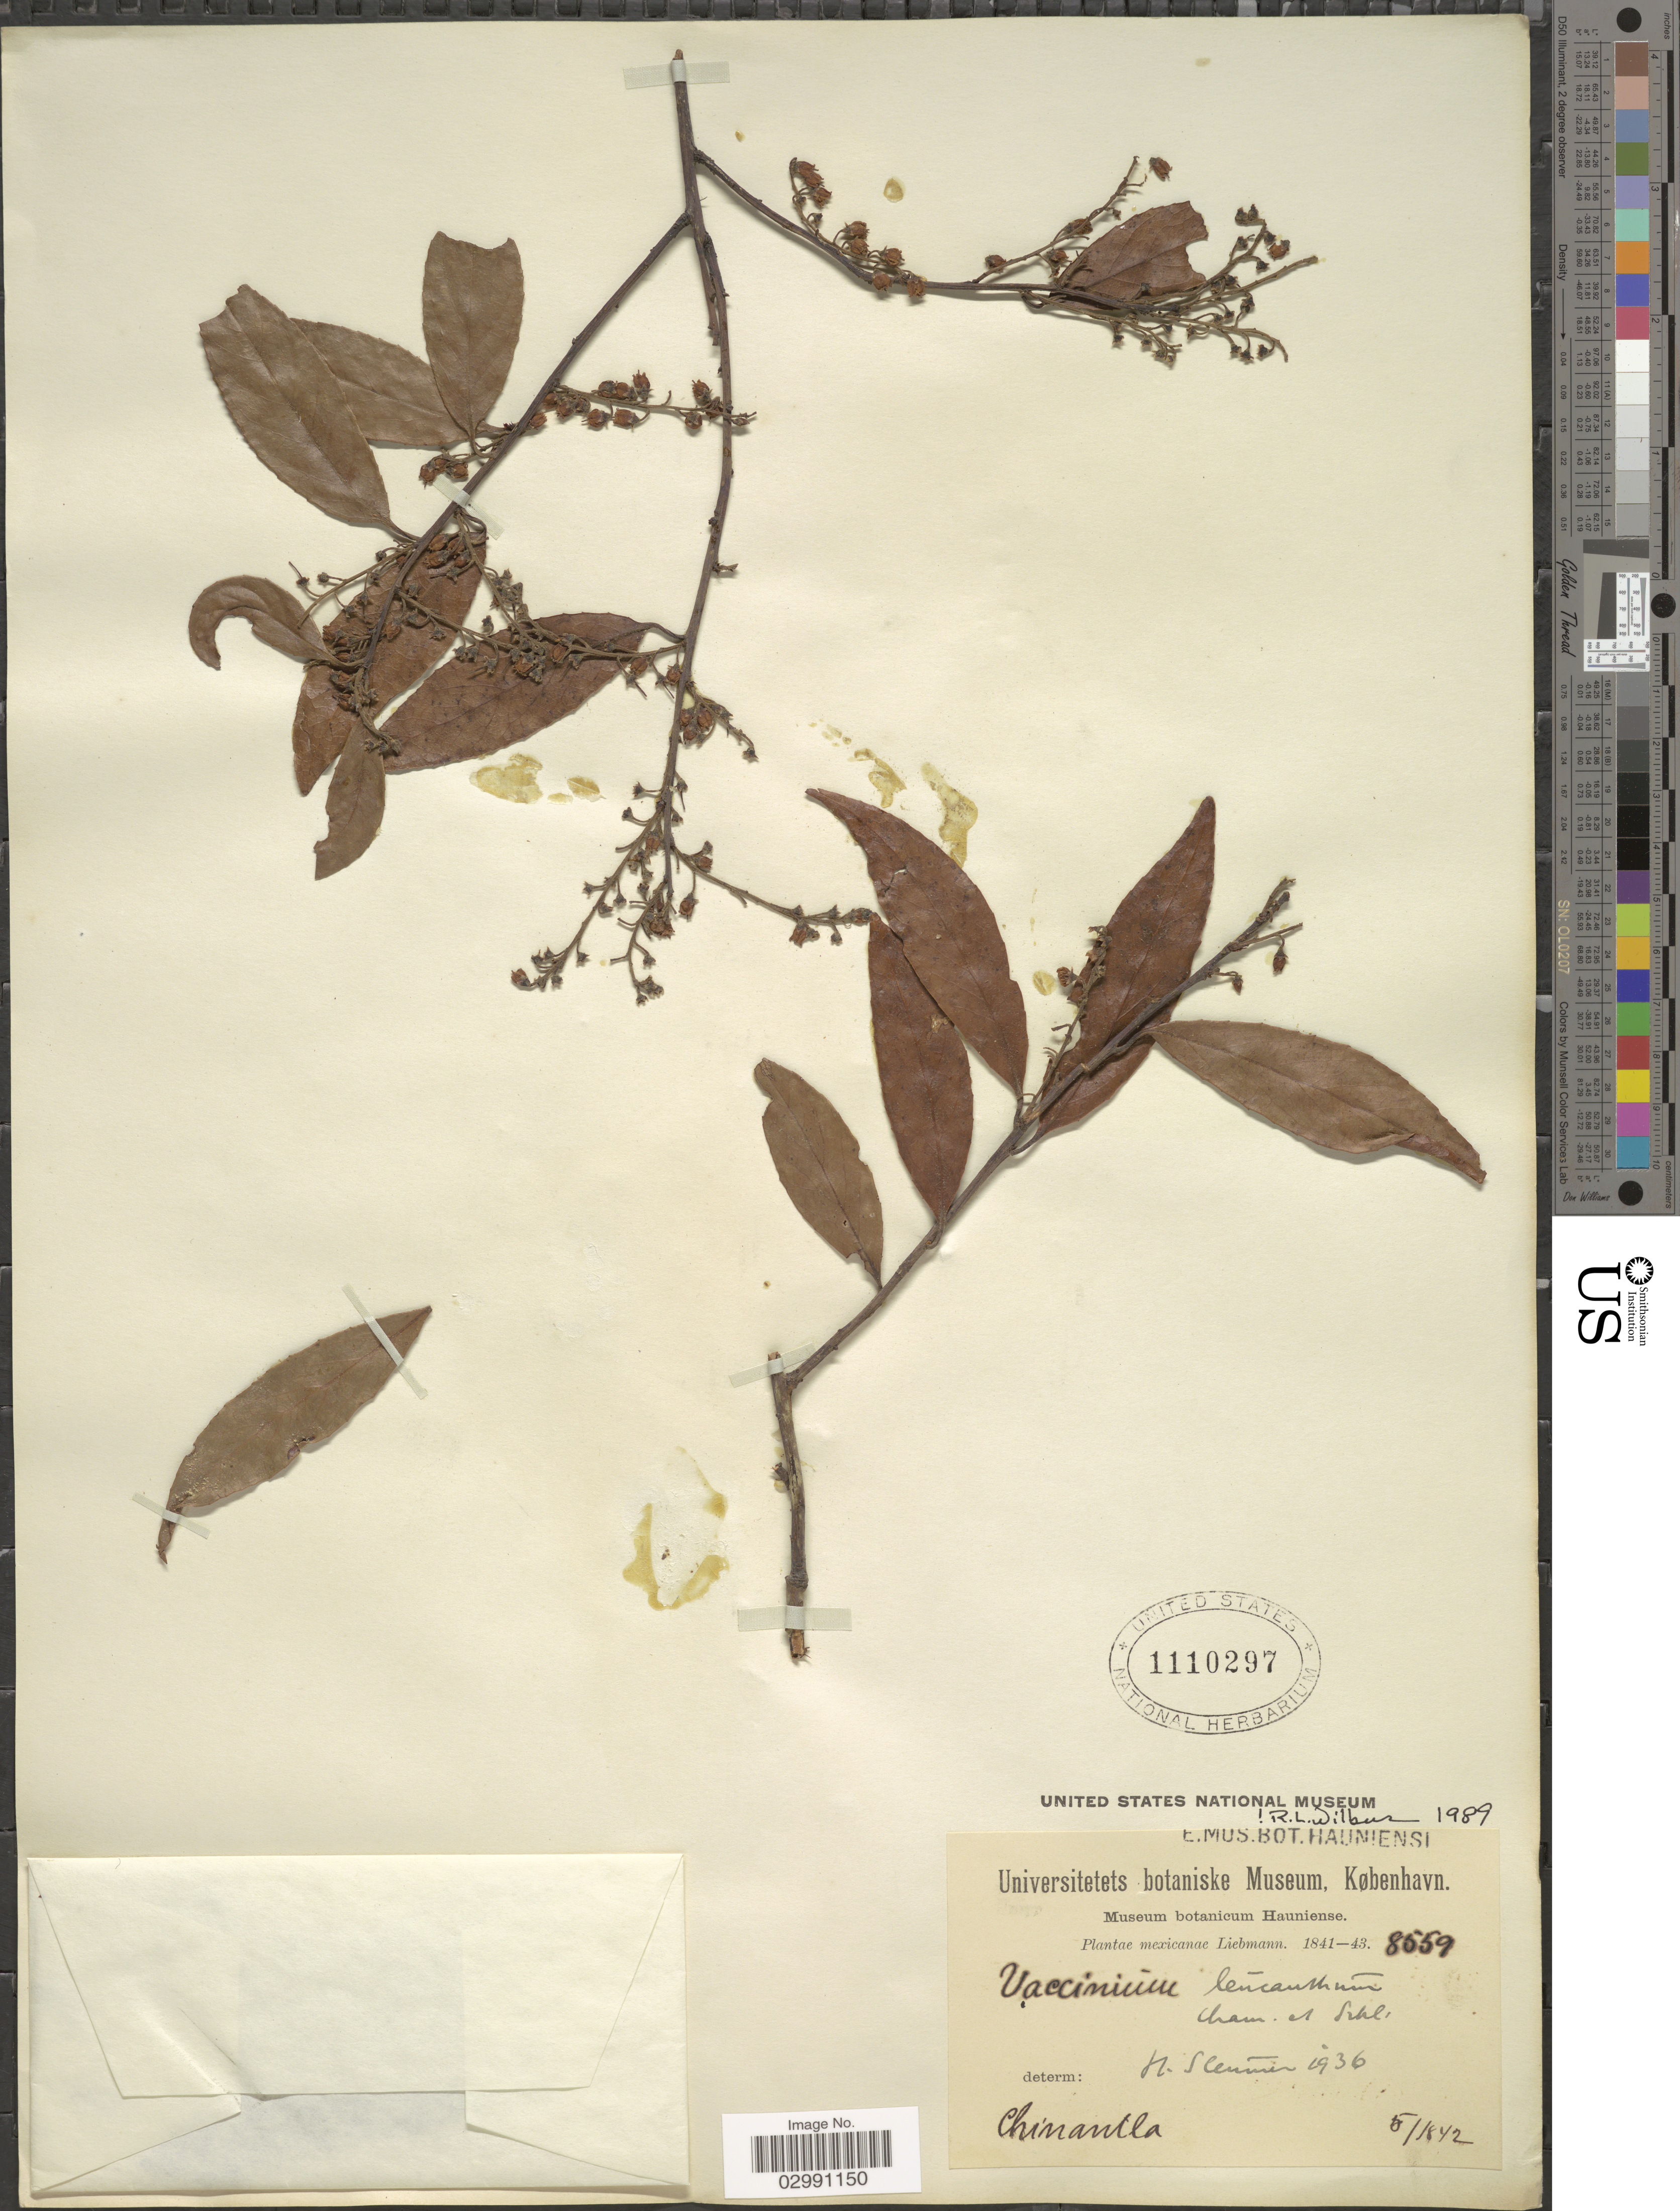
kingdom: Plantae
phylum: Tracheophyta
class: Magnoliopsida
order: Ericales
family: Ericaceae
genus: Vaccinium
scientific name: Vaccinium leucanthum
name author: Schltdl.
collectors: Liebmann, --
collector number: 8559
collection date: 1842-05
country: Mexico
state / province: Puebla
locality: Chinantla.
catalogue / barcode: US 1110297